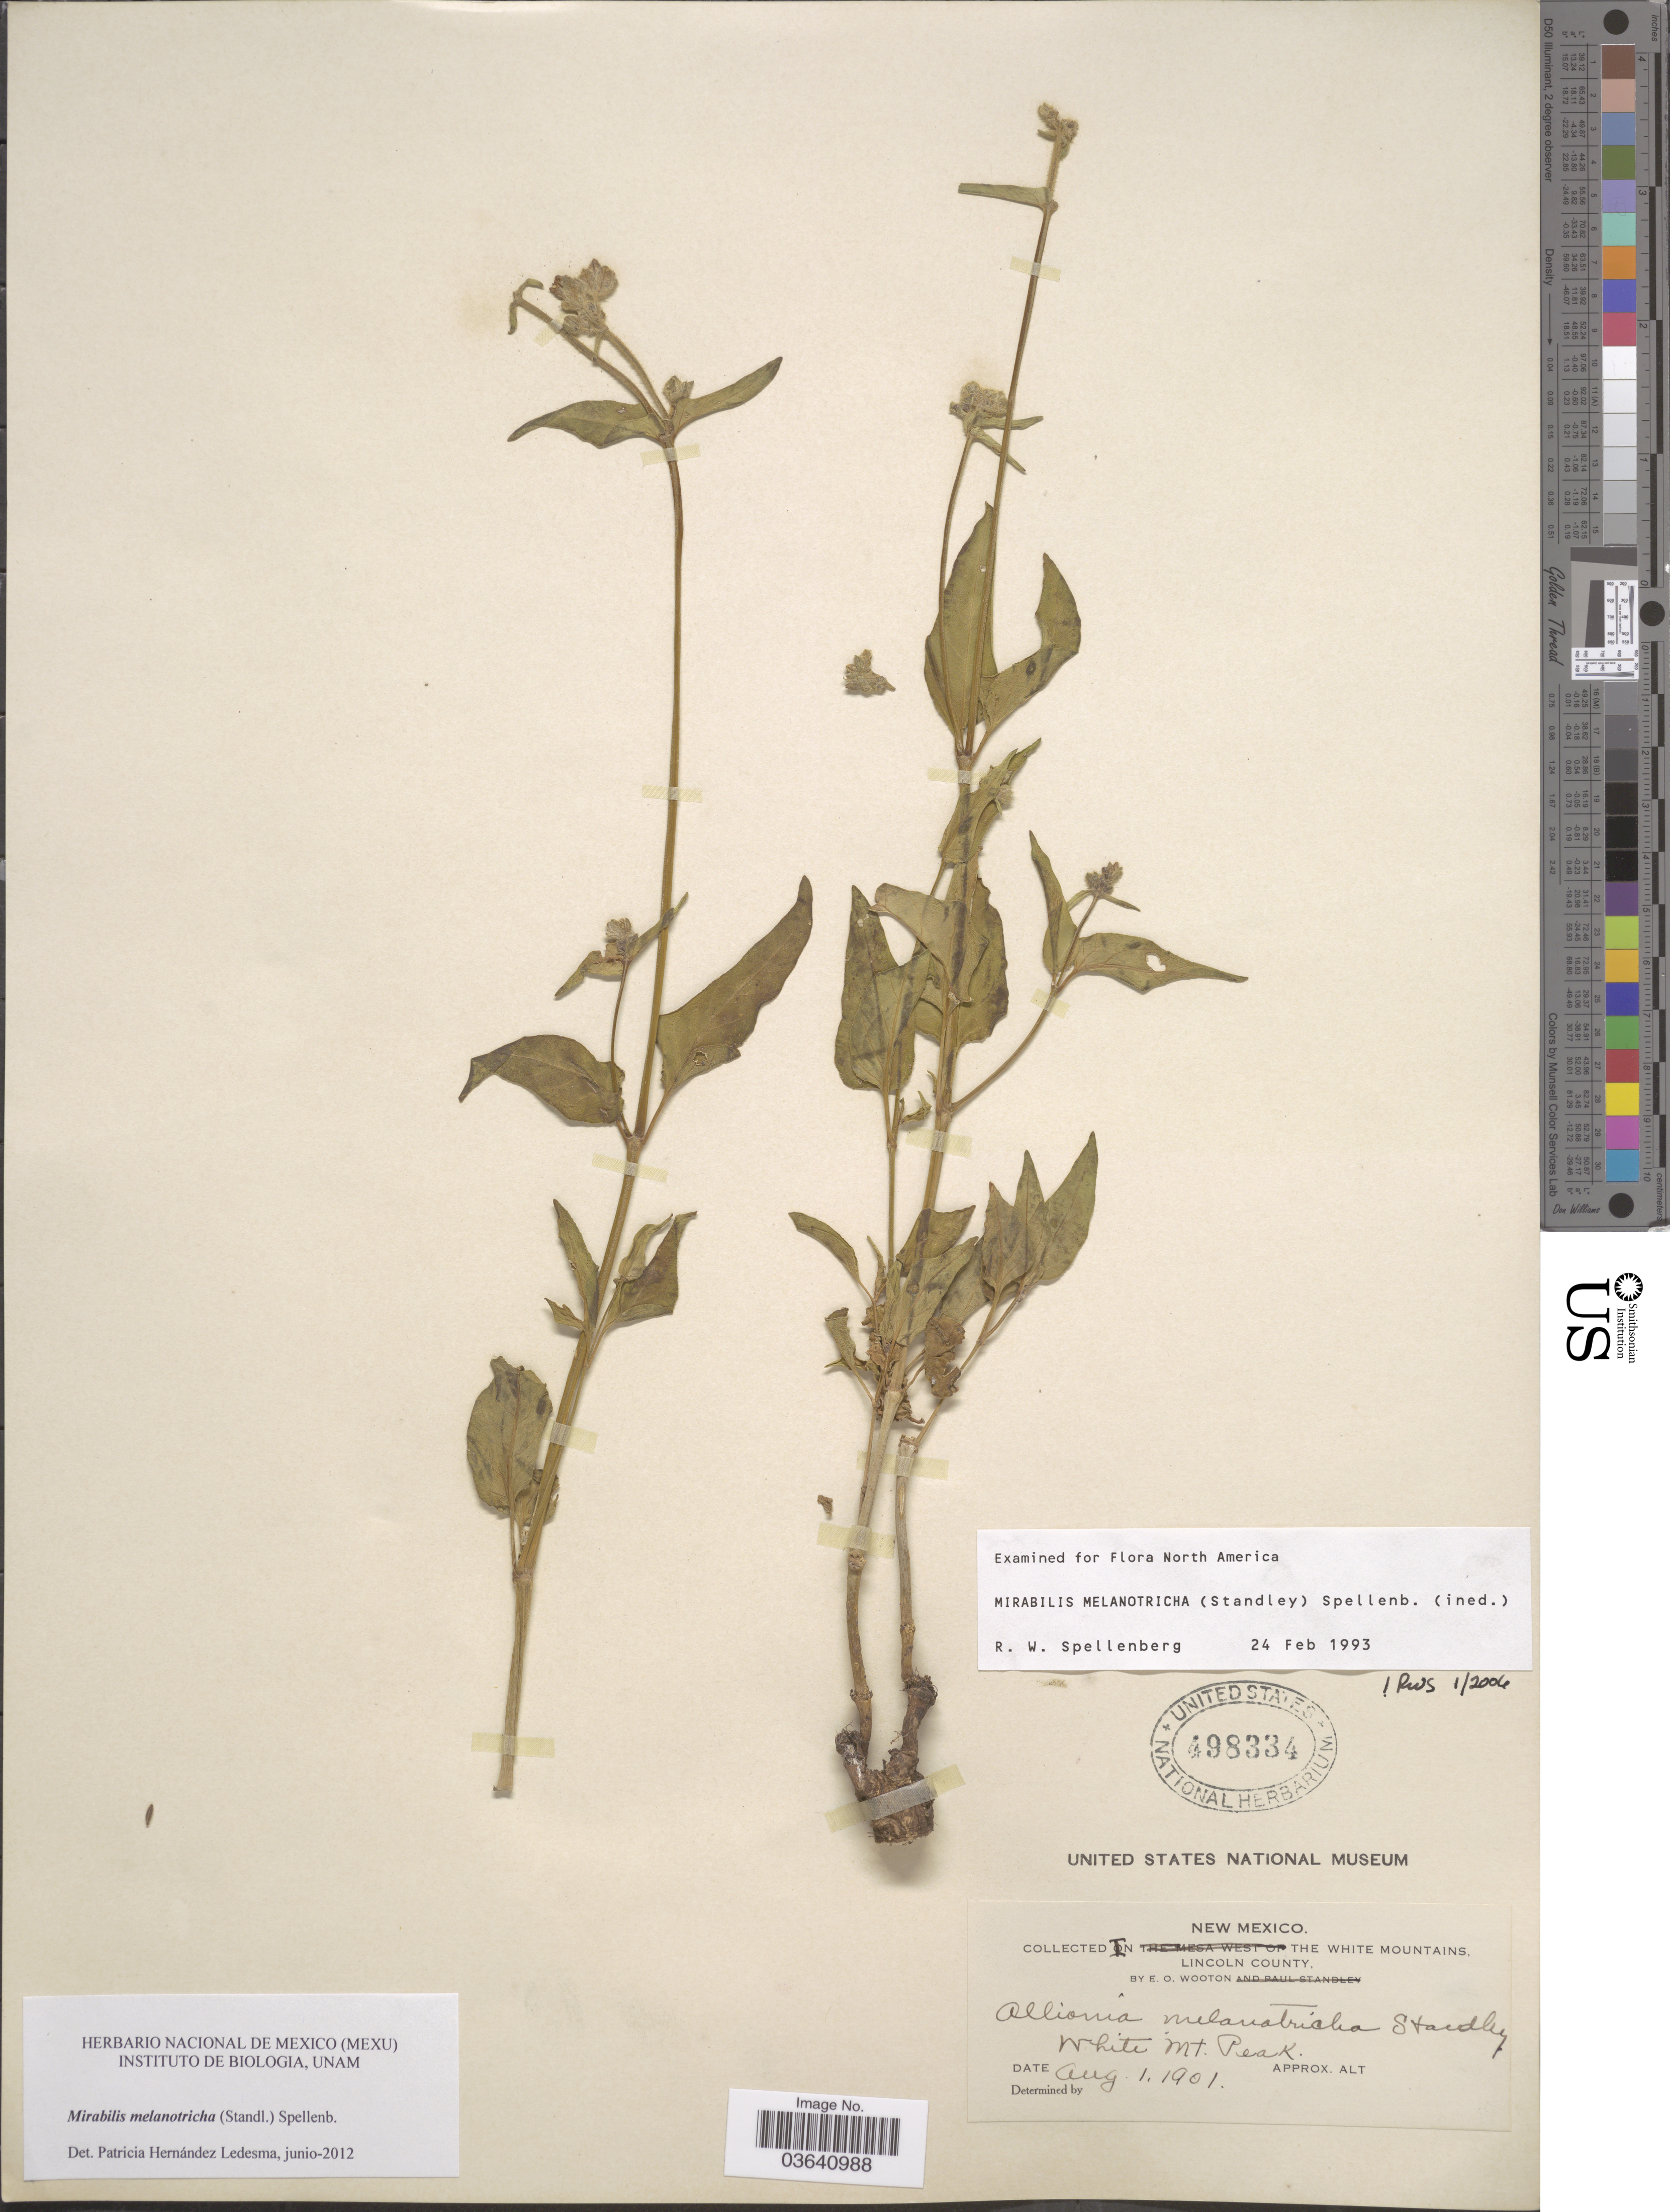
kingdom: Plantae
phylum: Tracheophyta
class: Magnoliopsida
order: Caryophyllales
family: Nyctaginaceae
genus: Mirabilis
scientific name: Mirabilis melanotricha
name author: (Standl.) Spellenb.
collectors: E. O. Wooton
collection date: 1901-08-01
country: United States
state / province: New Mexico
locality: In the White Mountains, Lincoln County. White Mt. Peak.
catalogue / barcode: US 498334